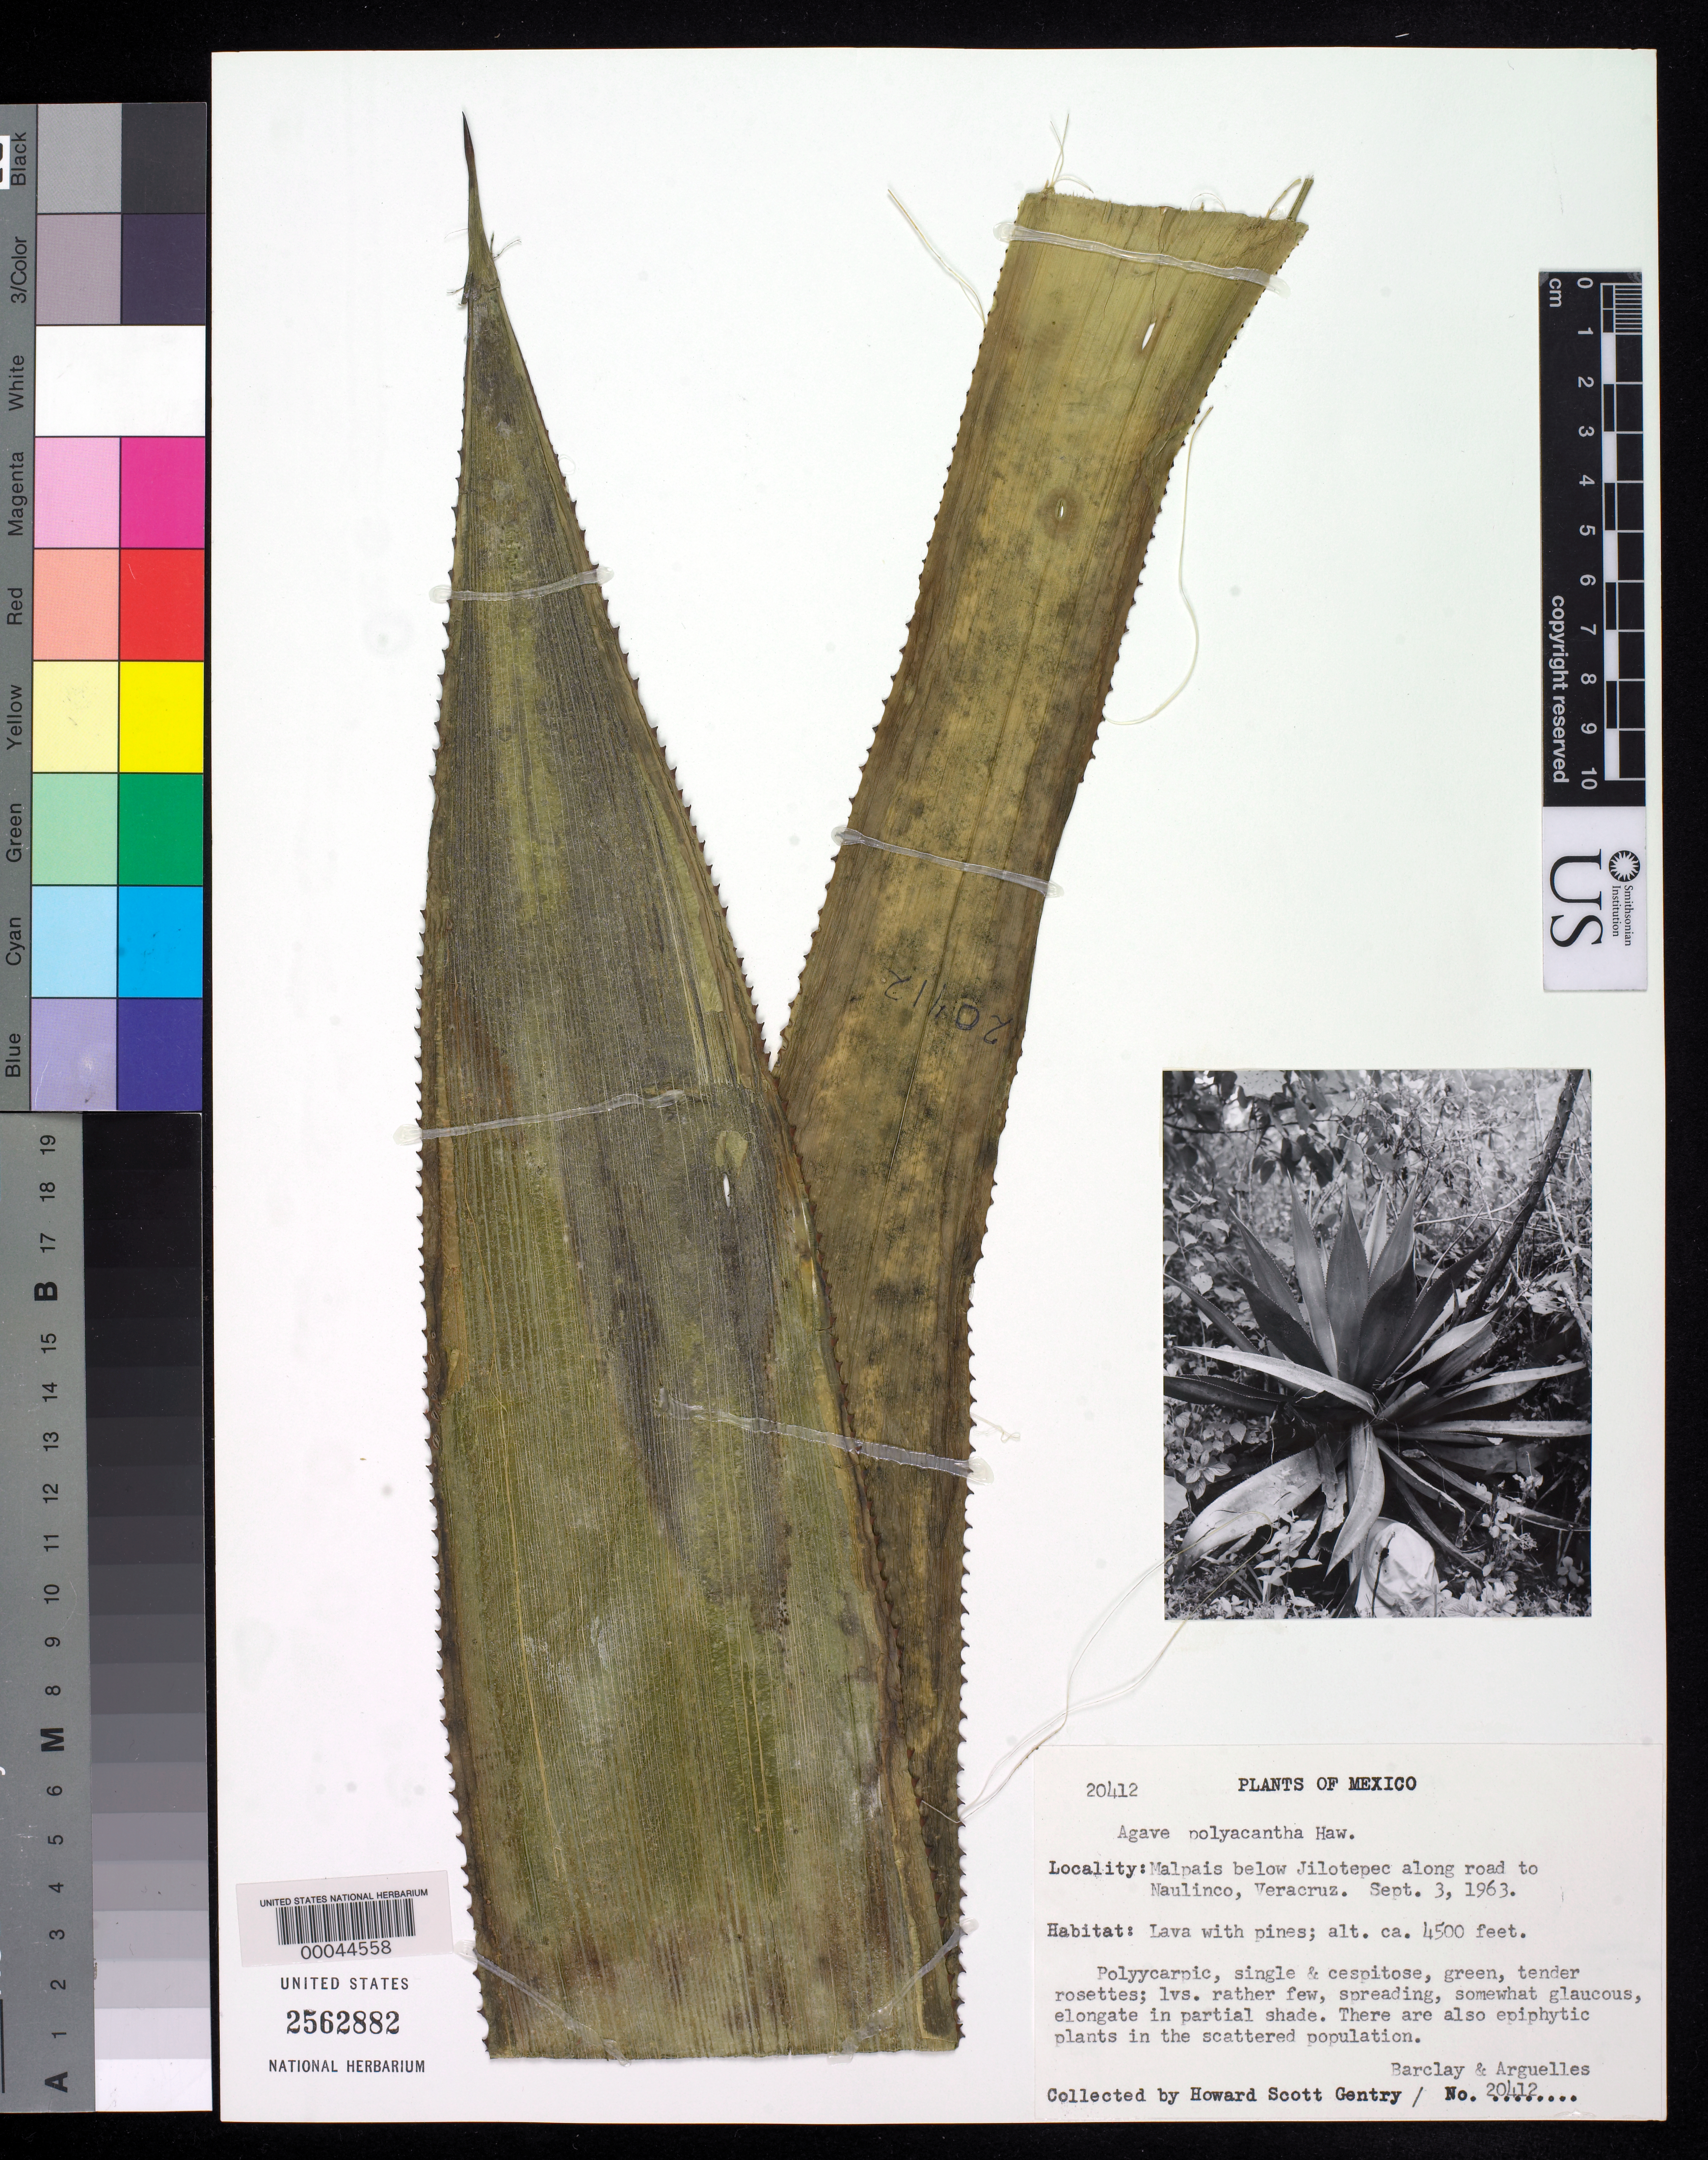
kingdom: Plantae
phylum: Tracheophyta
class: Liliopsida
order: Asparagales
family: Asparagaceae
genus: Agave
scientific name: Agave polyacantha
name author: Haw.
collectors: H. S. Gentry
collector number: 20412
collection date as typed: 03 Sep 1963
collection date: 1963-09-03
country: Mexico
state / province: Veracruz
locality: Malpais below jilotepec along road to naulinco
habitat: Lava with pines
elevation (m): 1372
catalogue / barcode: US 2562882